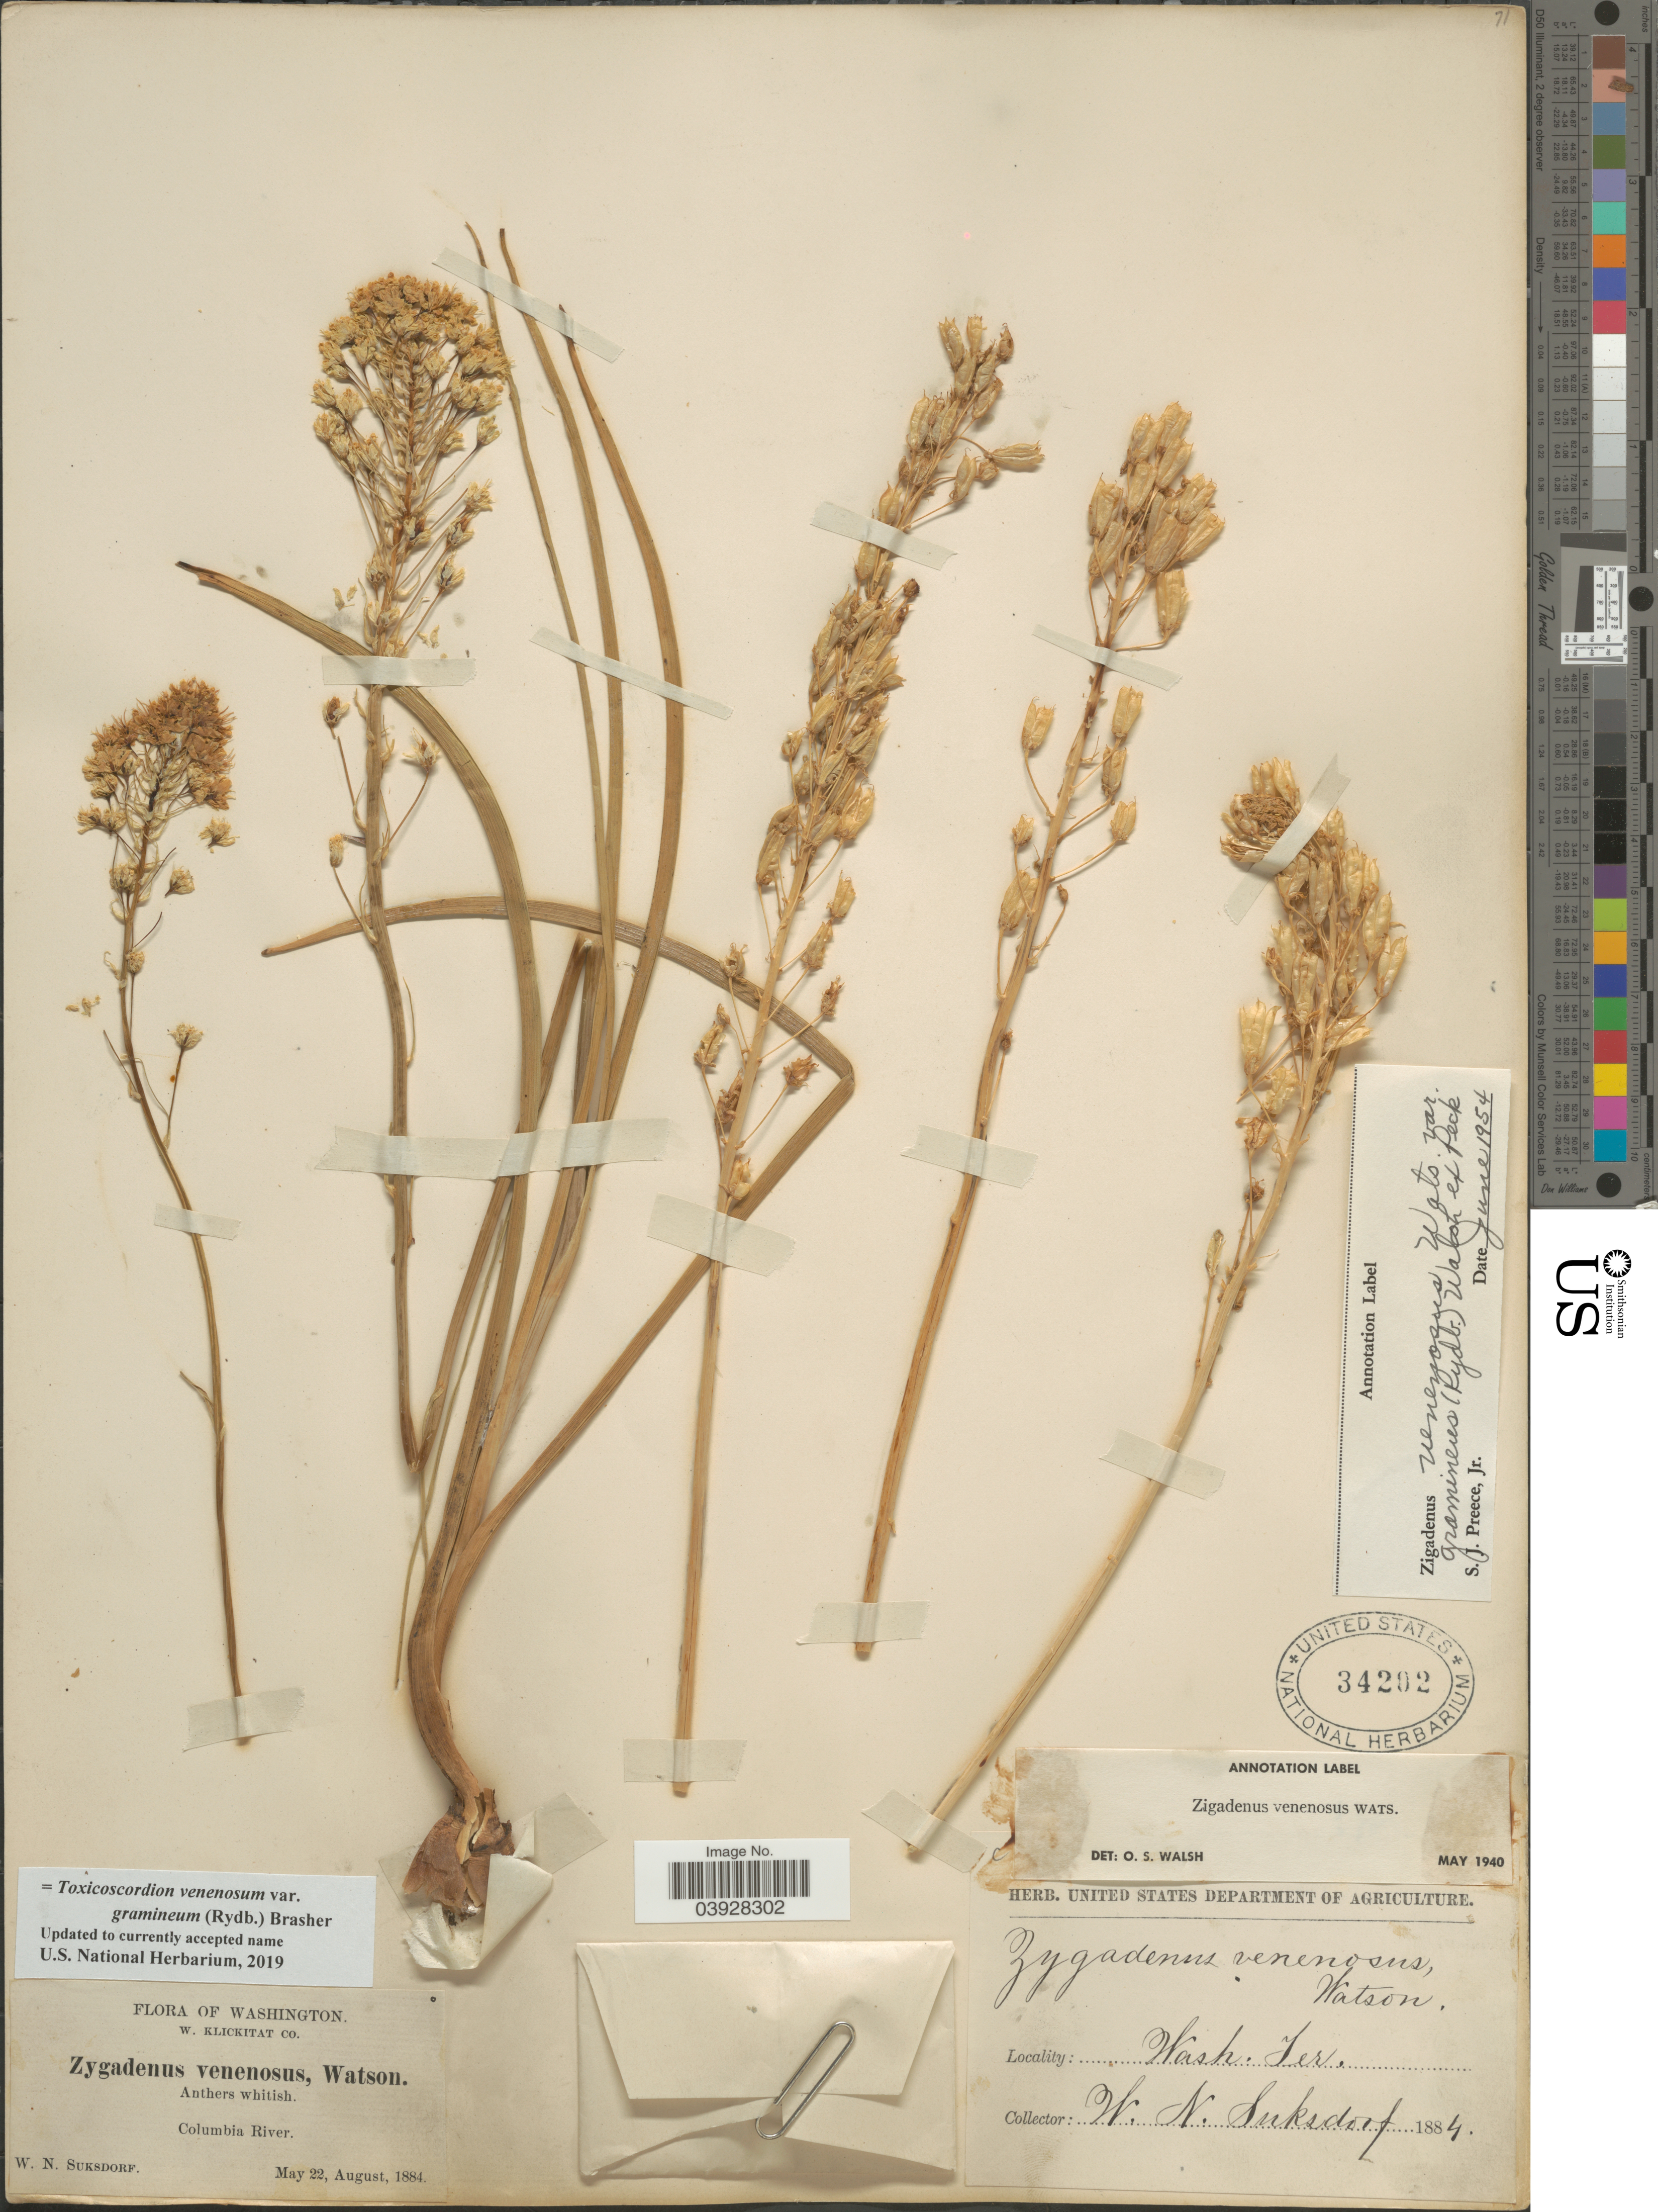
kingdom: Plantae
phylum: Tracheophyta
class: Liliopsida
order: Liliales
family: Melanthiaceae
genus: Toxicoscordion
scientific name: Toxicoscordion venenosum var. gramineum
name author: (Rydb.) Brasher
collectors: W. N. Suksdorf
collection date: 1884-05-22/1884-08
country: United States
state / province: Washington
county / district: Klickitat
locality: W. Klickitat Co. Columbia River.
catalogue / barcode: US 34202